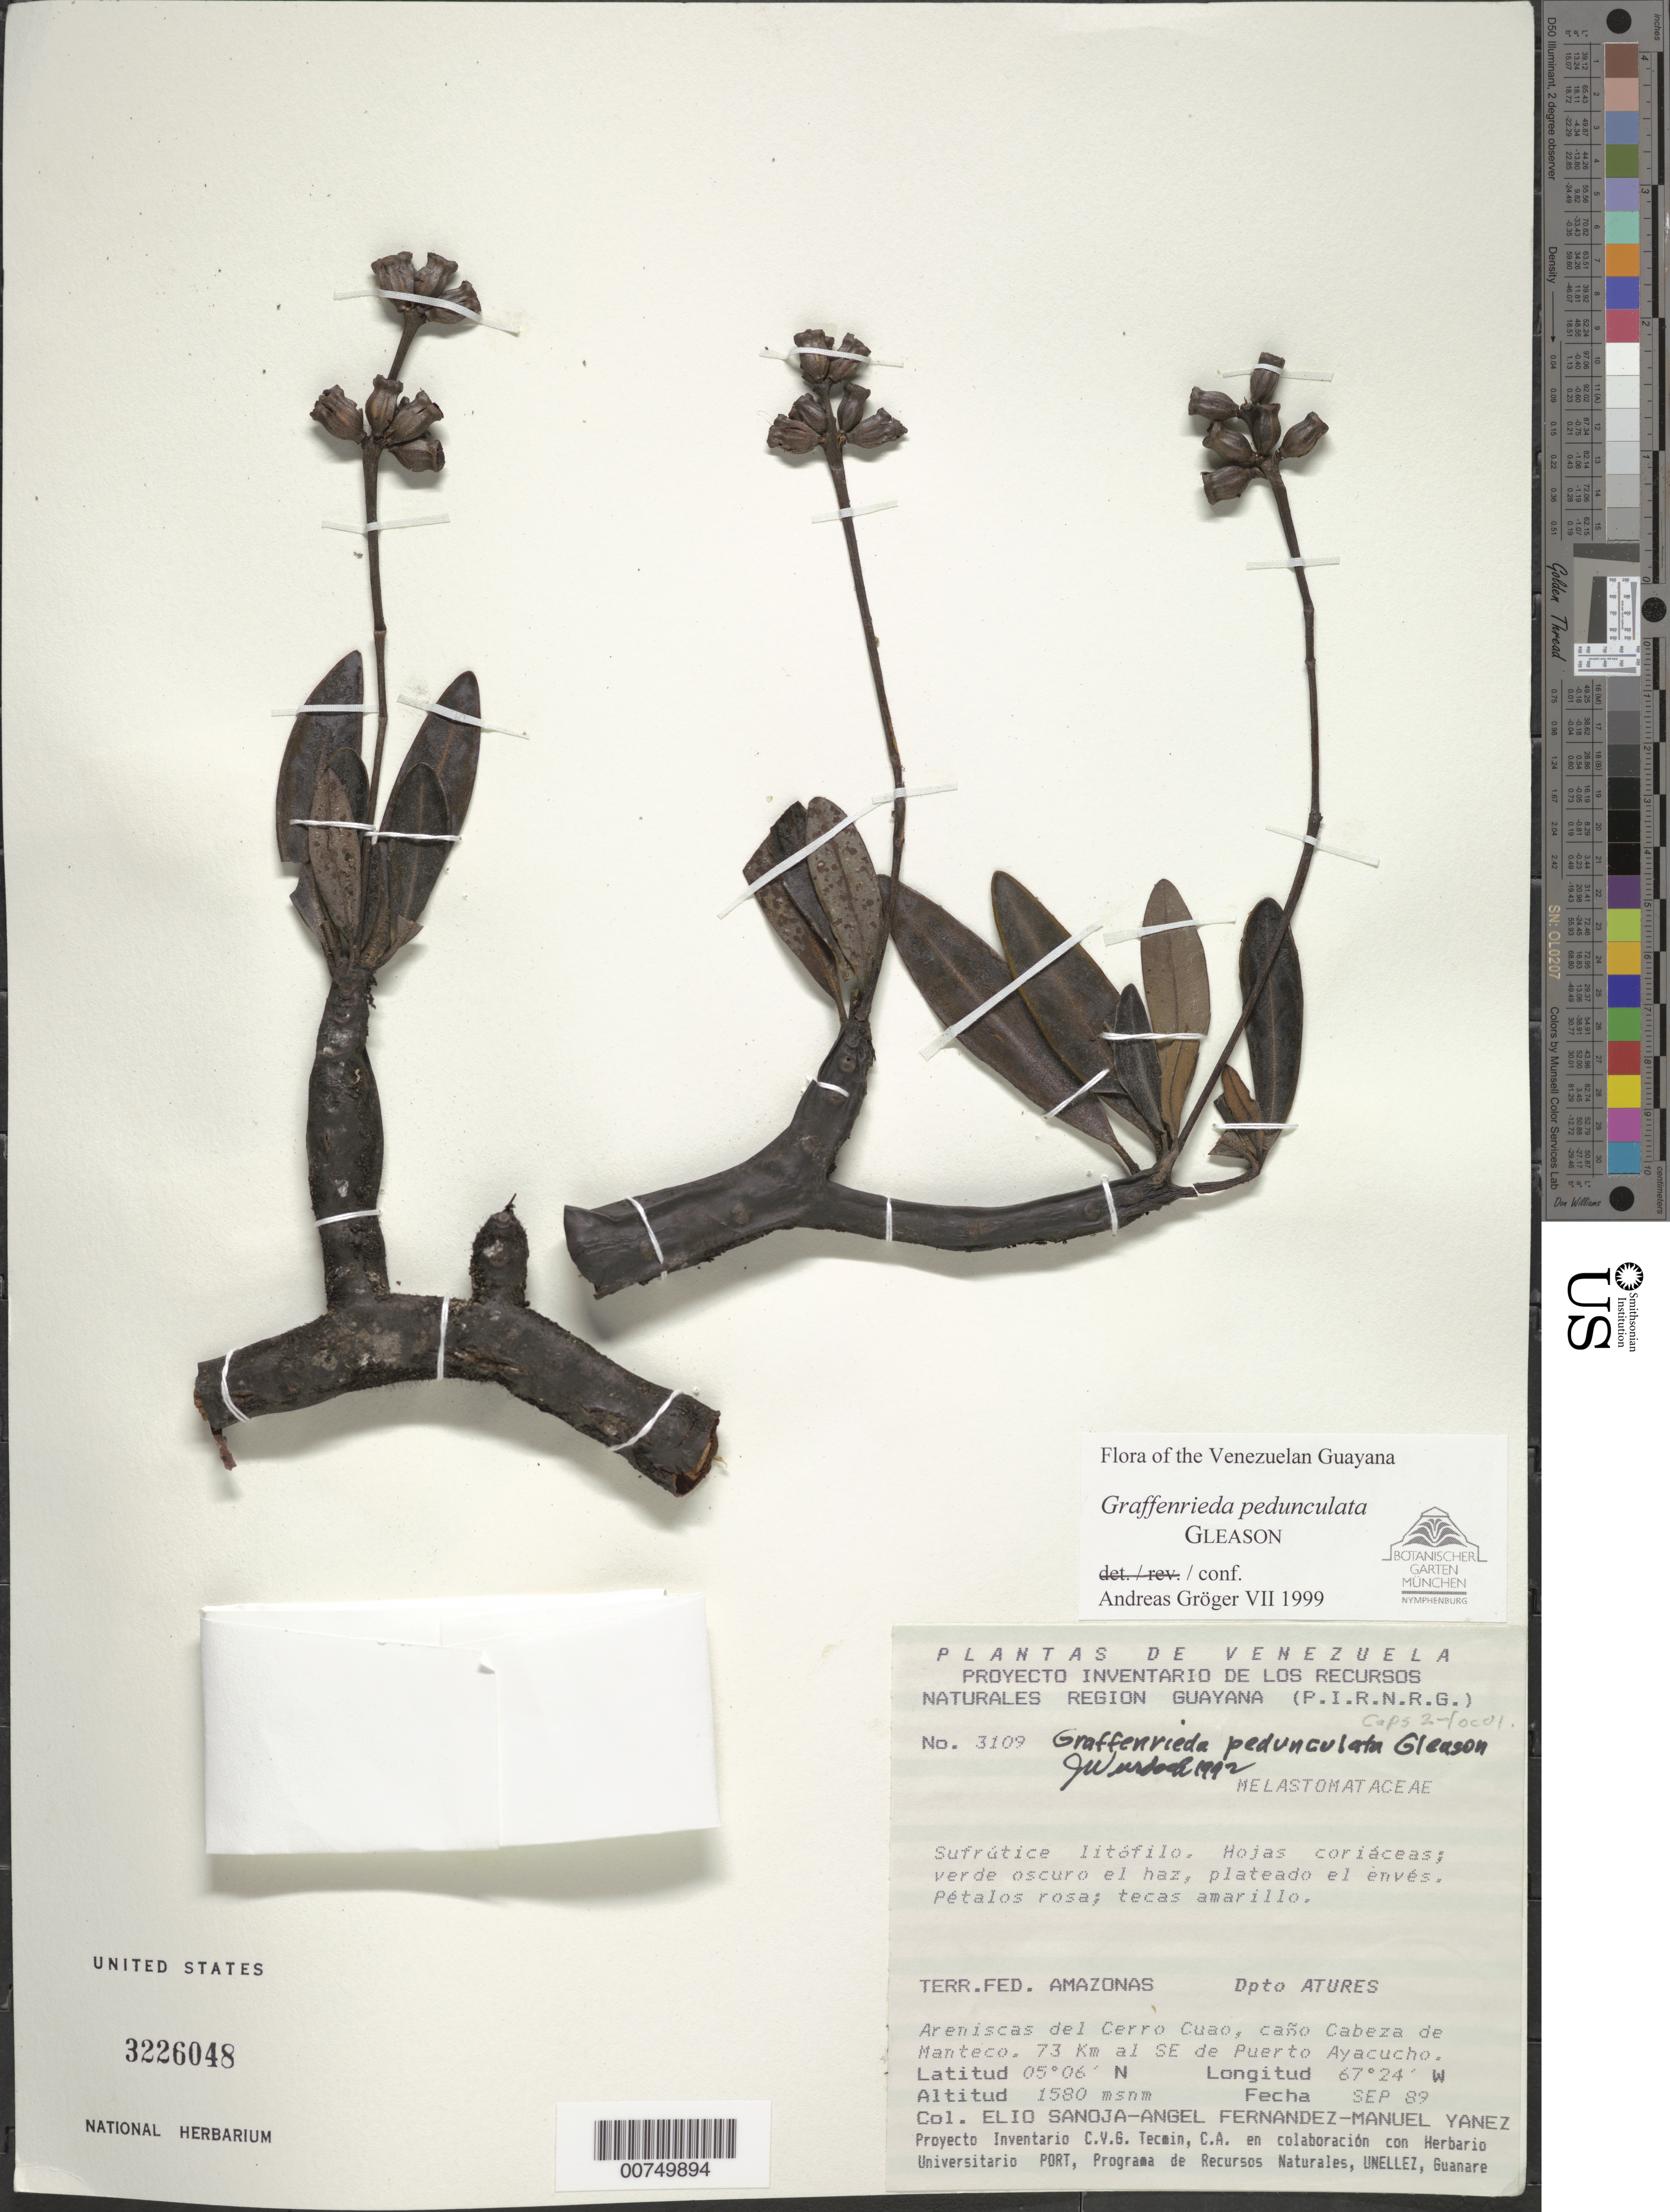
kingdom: Plantae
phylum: Tracheophyta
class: Magnoliopsida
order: Myrtales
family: Melastomataceae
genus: Graffenrieda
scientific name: Graffenrieda pedunculata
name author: Gleason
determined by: Gröger, A.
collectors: E. Sanoja, A. Fernandez & M. Yanez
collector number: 3109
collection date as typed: Sep-89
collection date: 1989-09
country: Venezuela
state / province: Amazonas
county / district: Atures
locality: Cerro Cuao, Cabeza de Manteco, 73 km SE of Puerto Ayacucho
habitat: Sandstone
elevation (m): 1580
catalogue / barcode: US 3226048